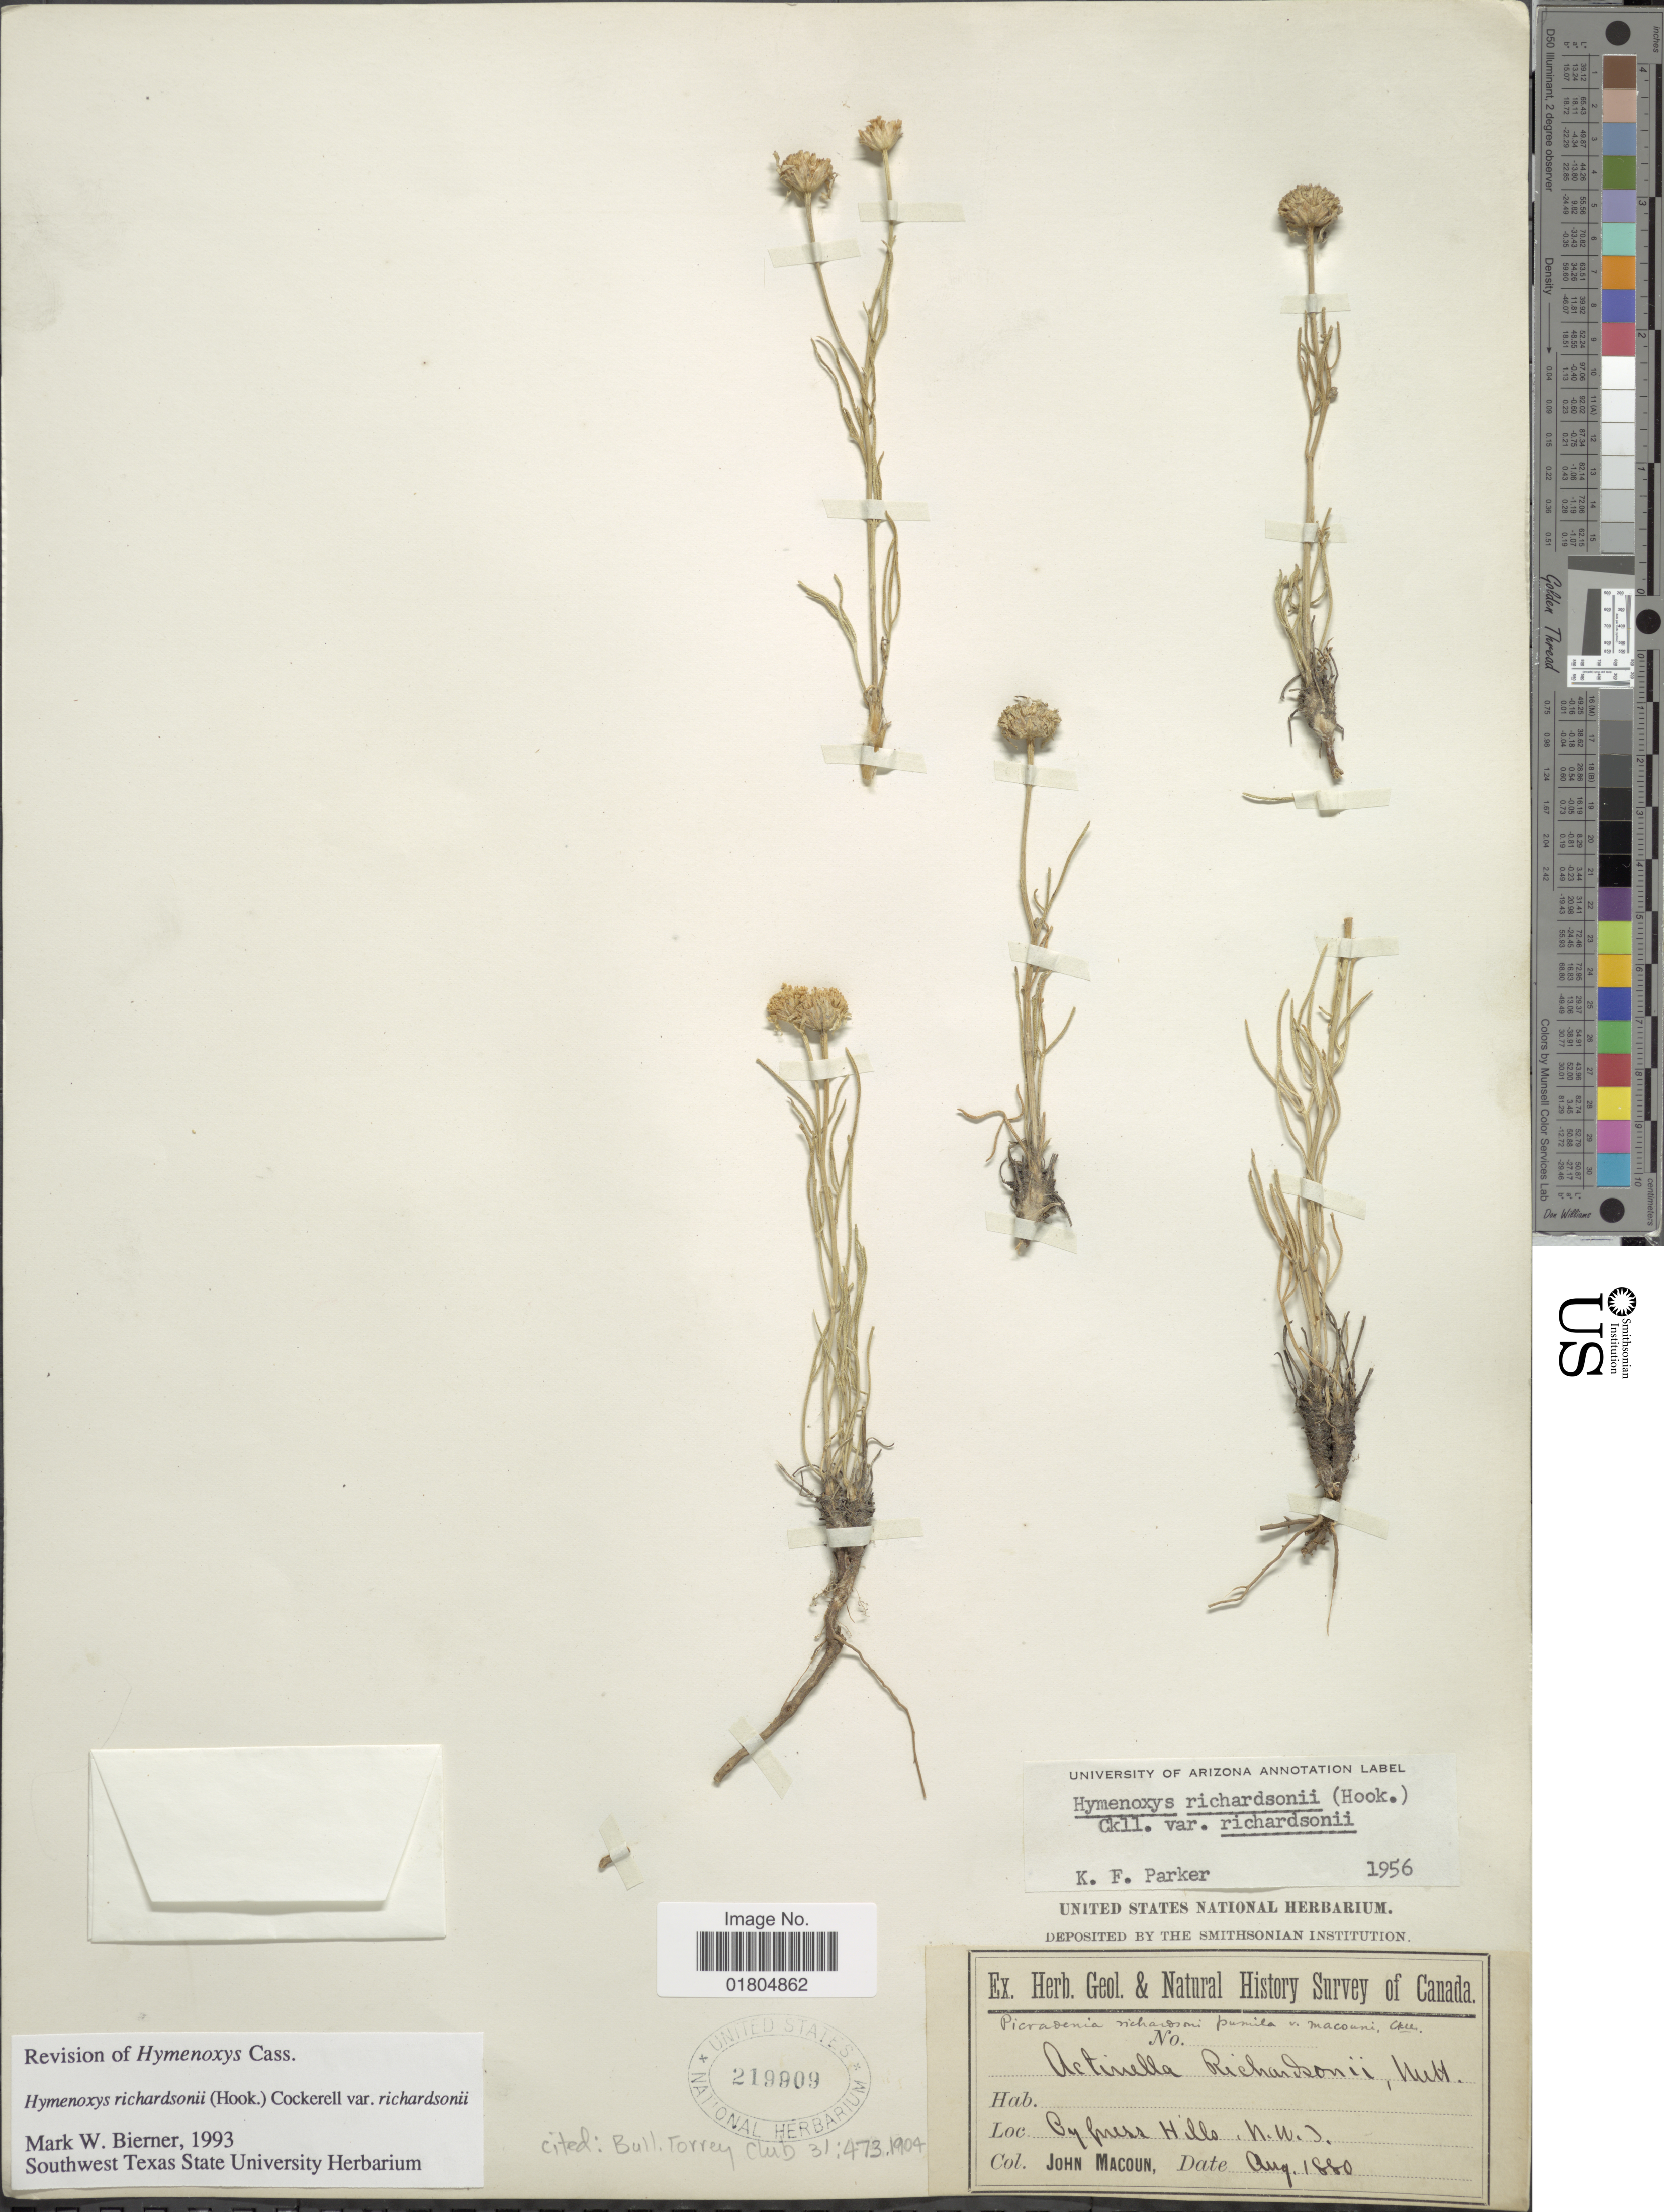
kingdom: Plantae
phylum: Tracheophyta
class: Magnoliopsida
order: Asterales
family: Asteraceae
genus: Hymenoxys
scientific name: Hymenoxys richardsonii var. richardsonii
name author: (Hook.) Cockerell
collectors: J. Macoun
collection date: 1880-08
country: Canada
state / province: Northwest Territories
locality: Cypress Hills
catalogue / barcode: US 219909